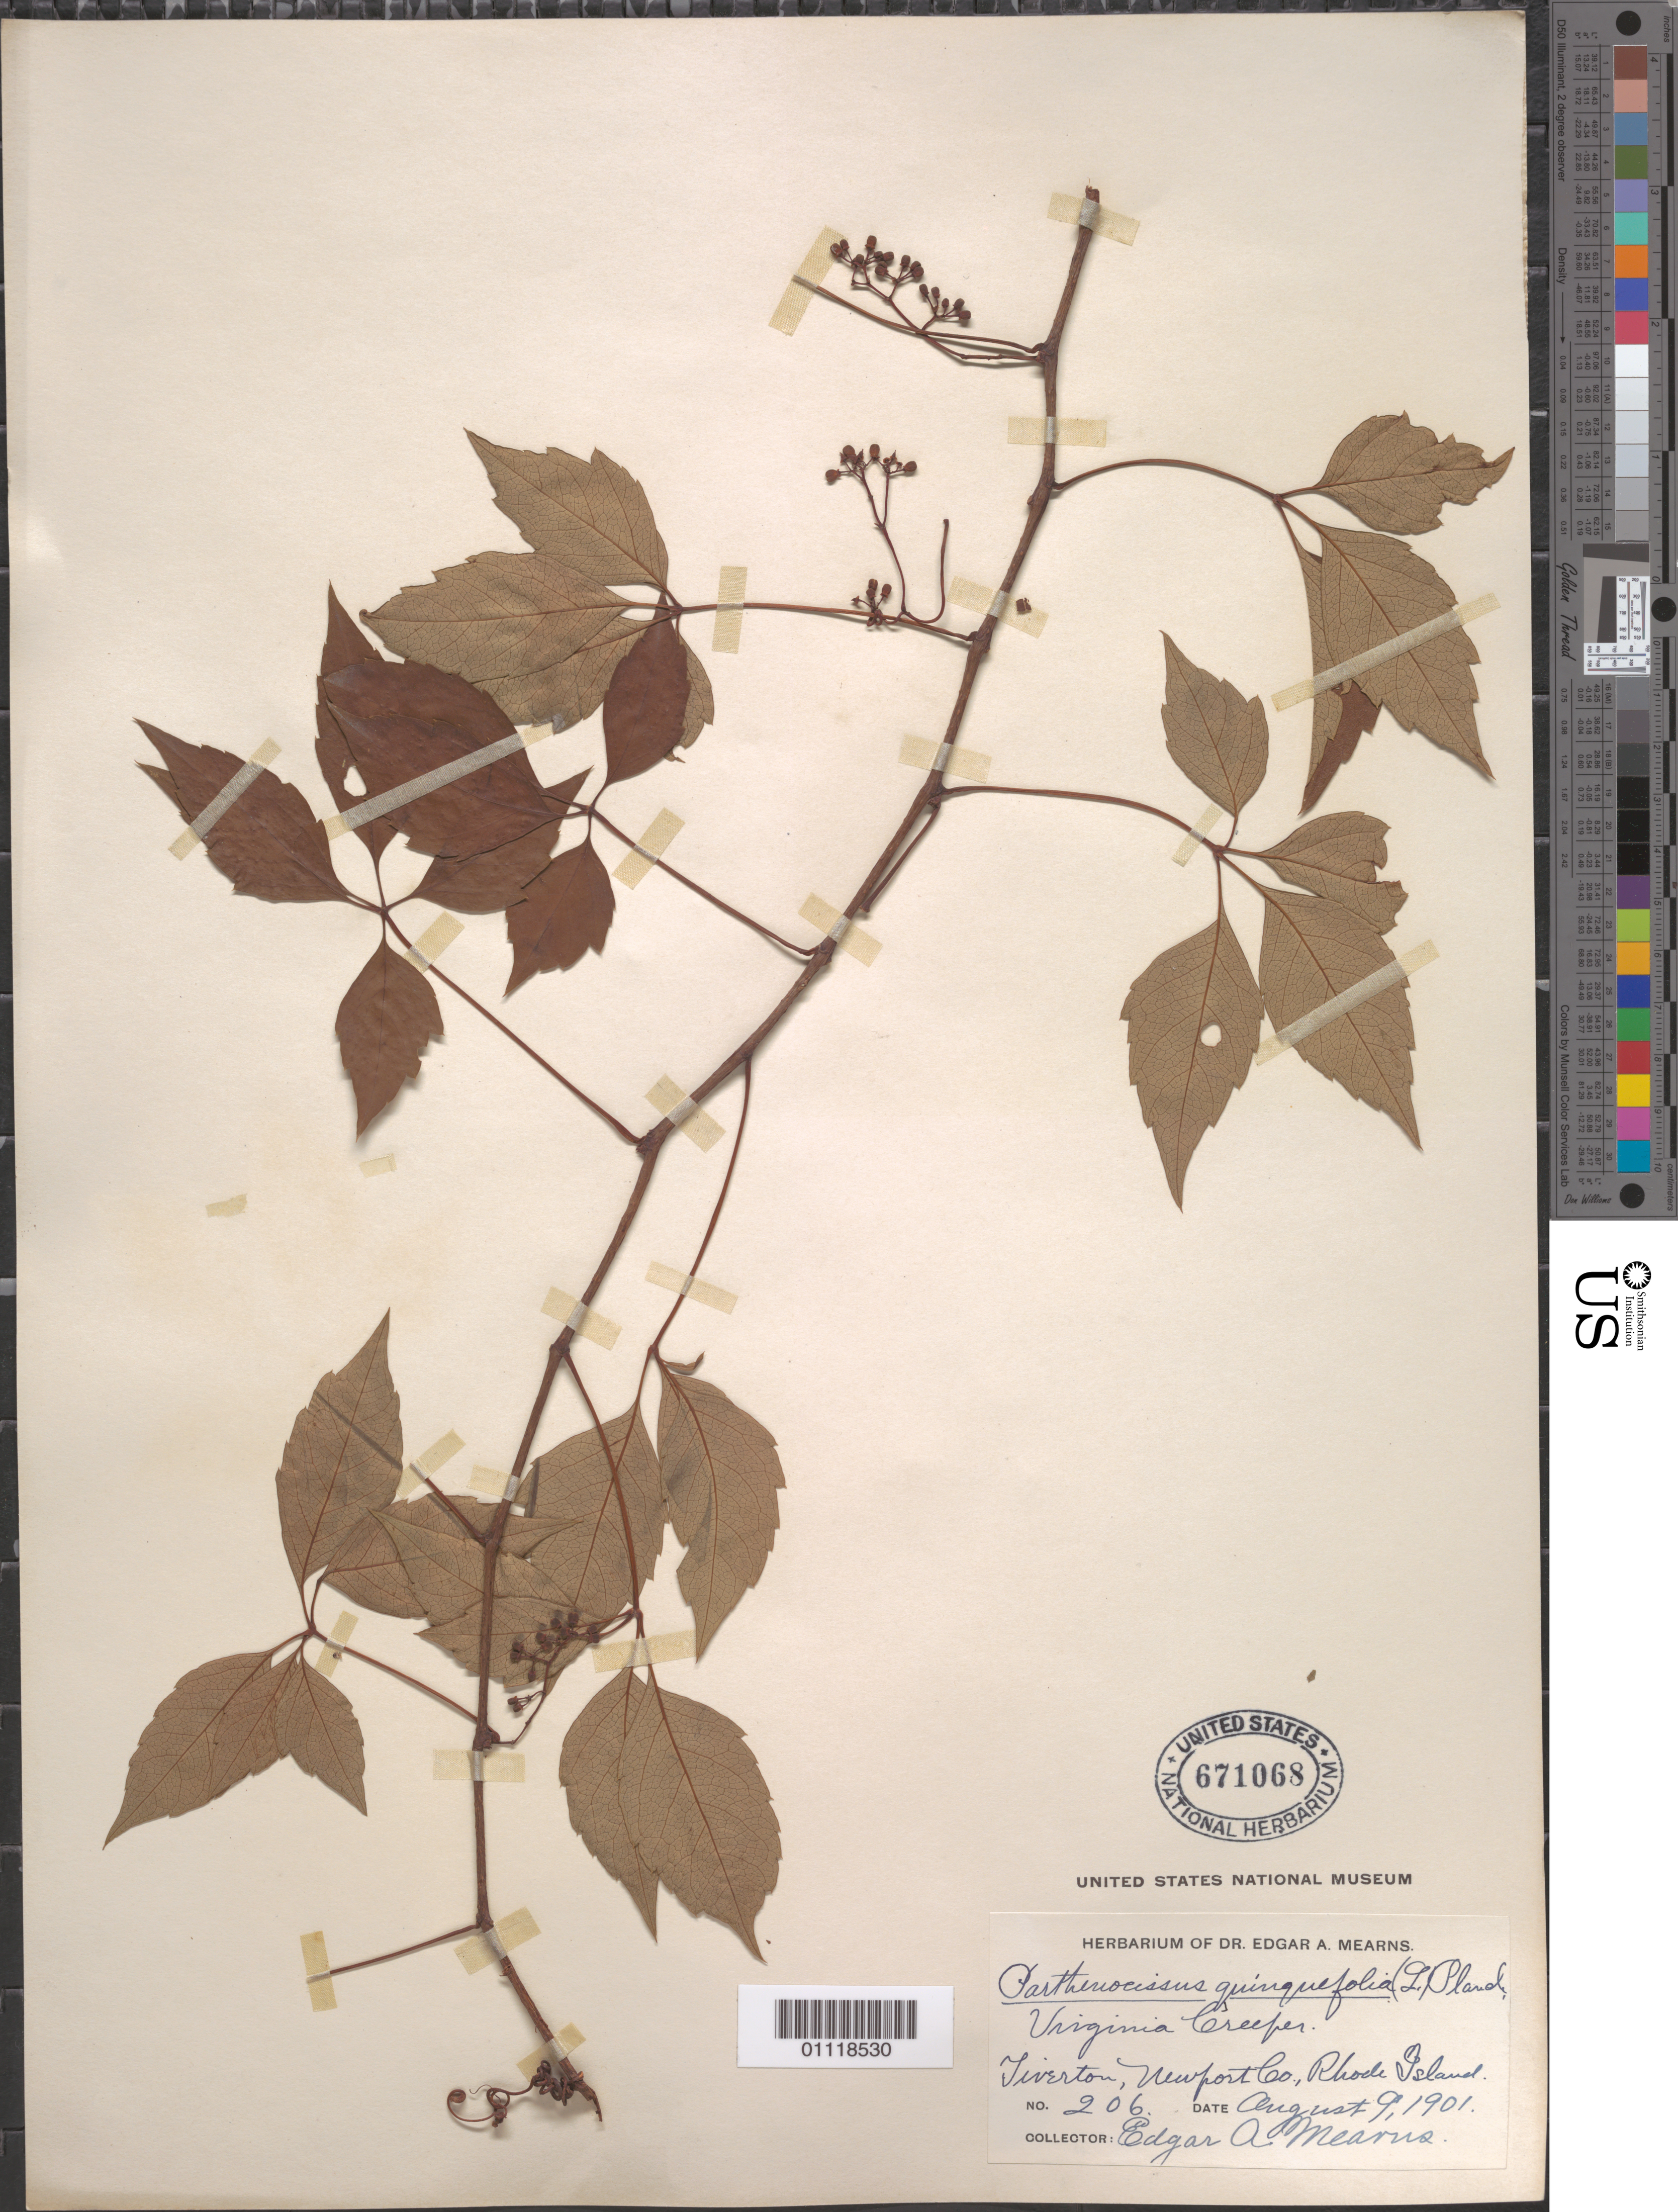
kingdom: Plantae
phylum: Tracheophyta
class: Magnoliopsida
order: Vitales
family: Vitaceae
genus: Parthenocissus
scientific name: Parthenocissus quinquefolia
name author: (L.) Planch.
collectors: E. A. Mearns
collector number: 206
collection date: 1901-08-09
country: United States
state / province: Rhode Island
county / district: Newport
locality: Liverton.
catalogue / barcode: US 671068